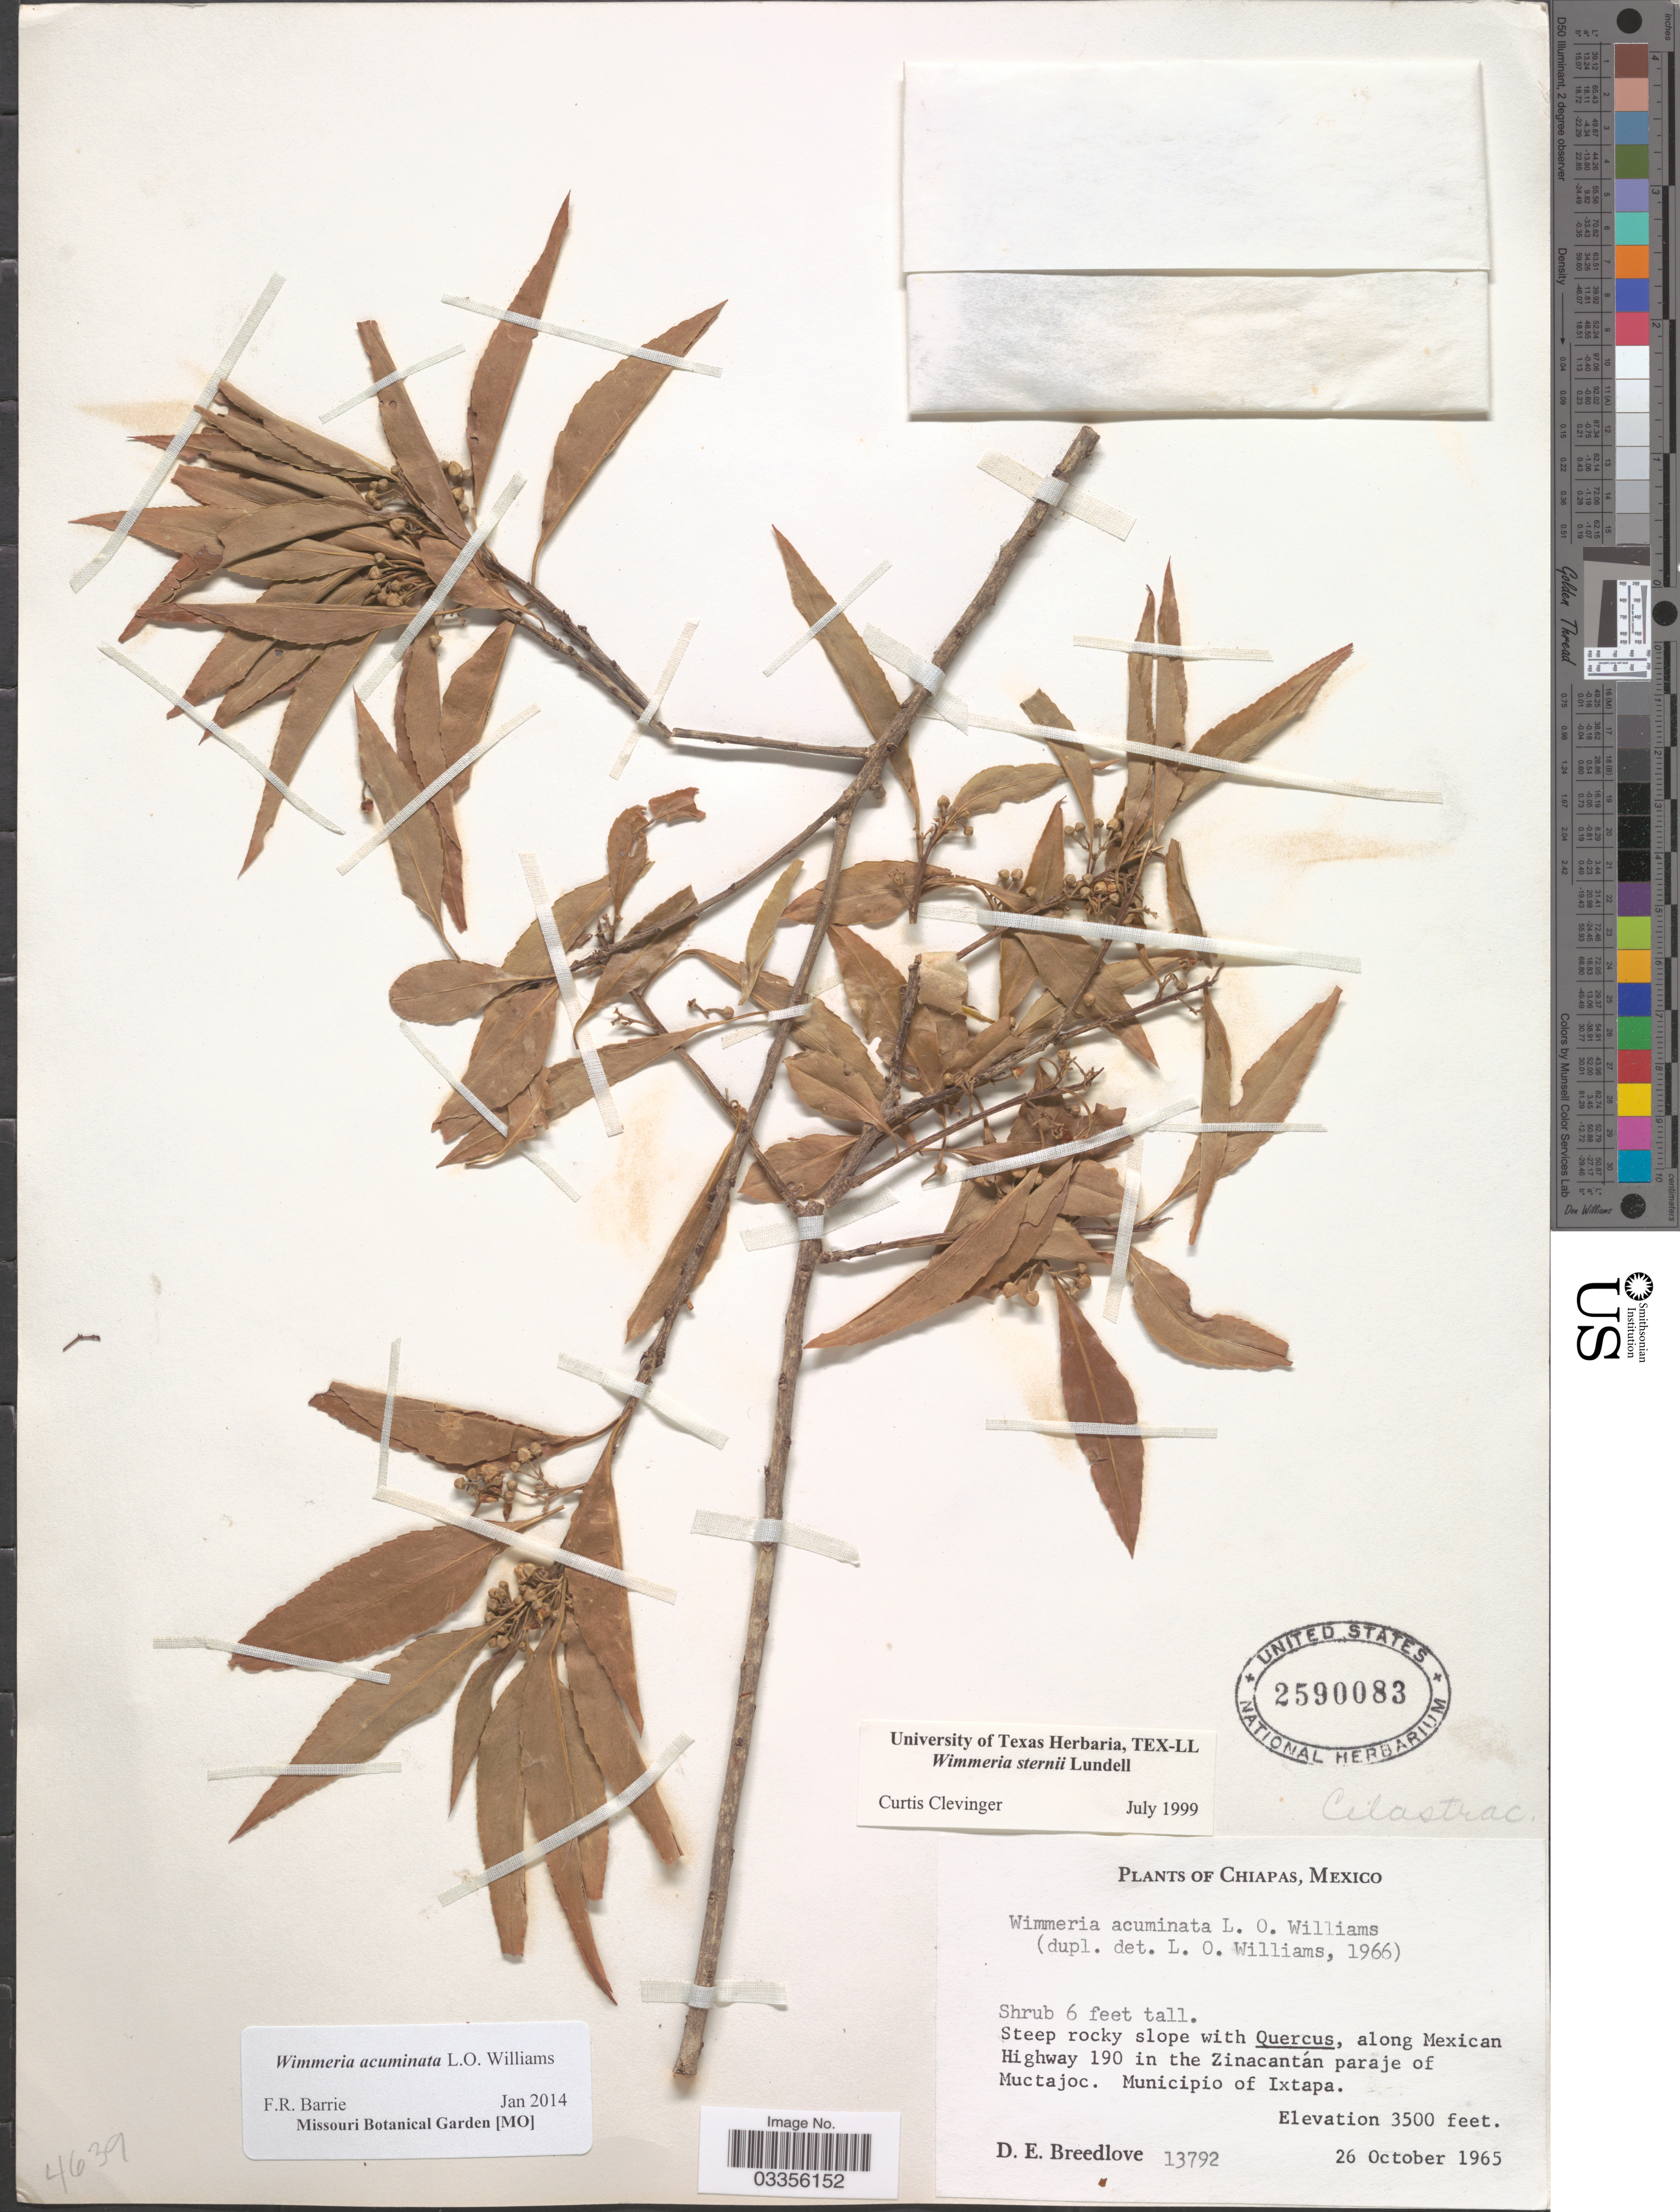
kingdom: Plantae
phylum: Tracheophyta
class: Magnoliopsida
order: Celastrales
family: Celastraceae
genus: Wimmeria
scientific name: Wimmeria acuminata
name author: L.O. Williams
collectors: D. E. Breedlove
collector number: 13792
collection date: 1965-10-26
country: Mexico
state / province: Chiapas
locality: Along Mexican Highway 190 in the Zinacantán paraje of Muctajoc. Municipio of Ixtapa.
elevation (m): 1067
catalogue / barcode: US 2590083